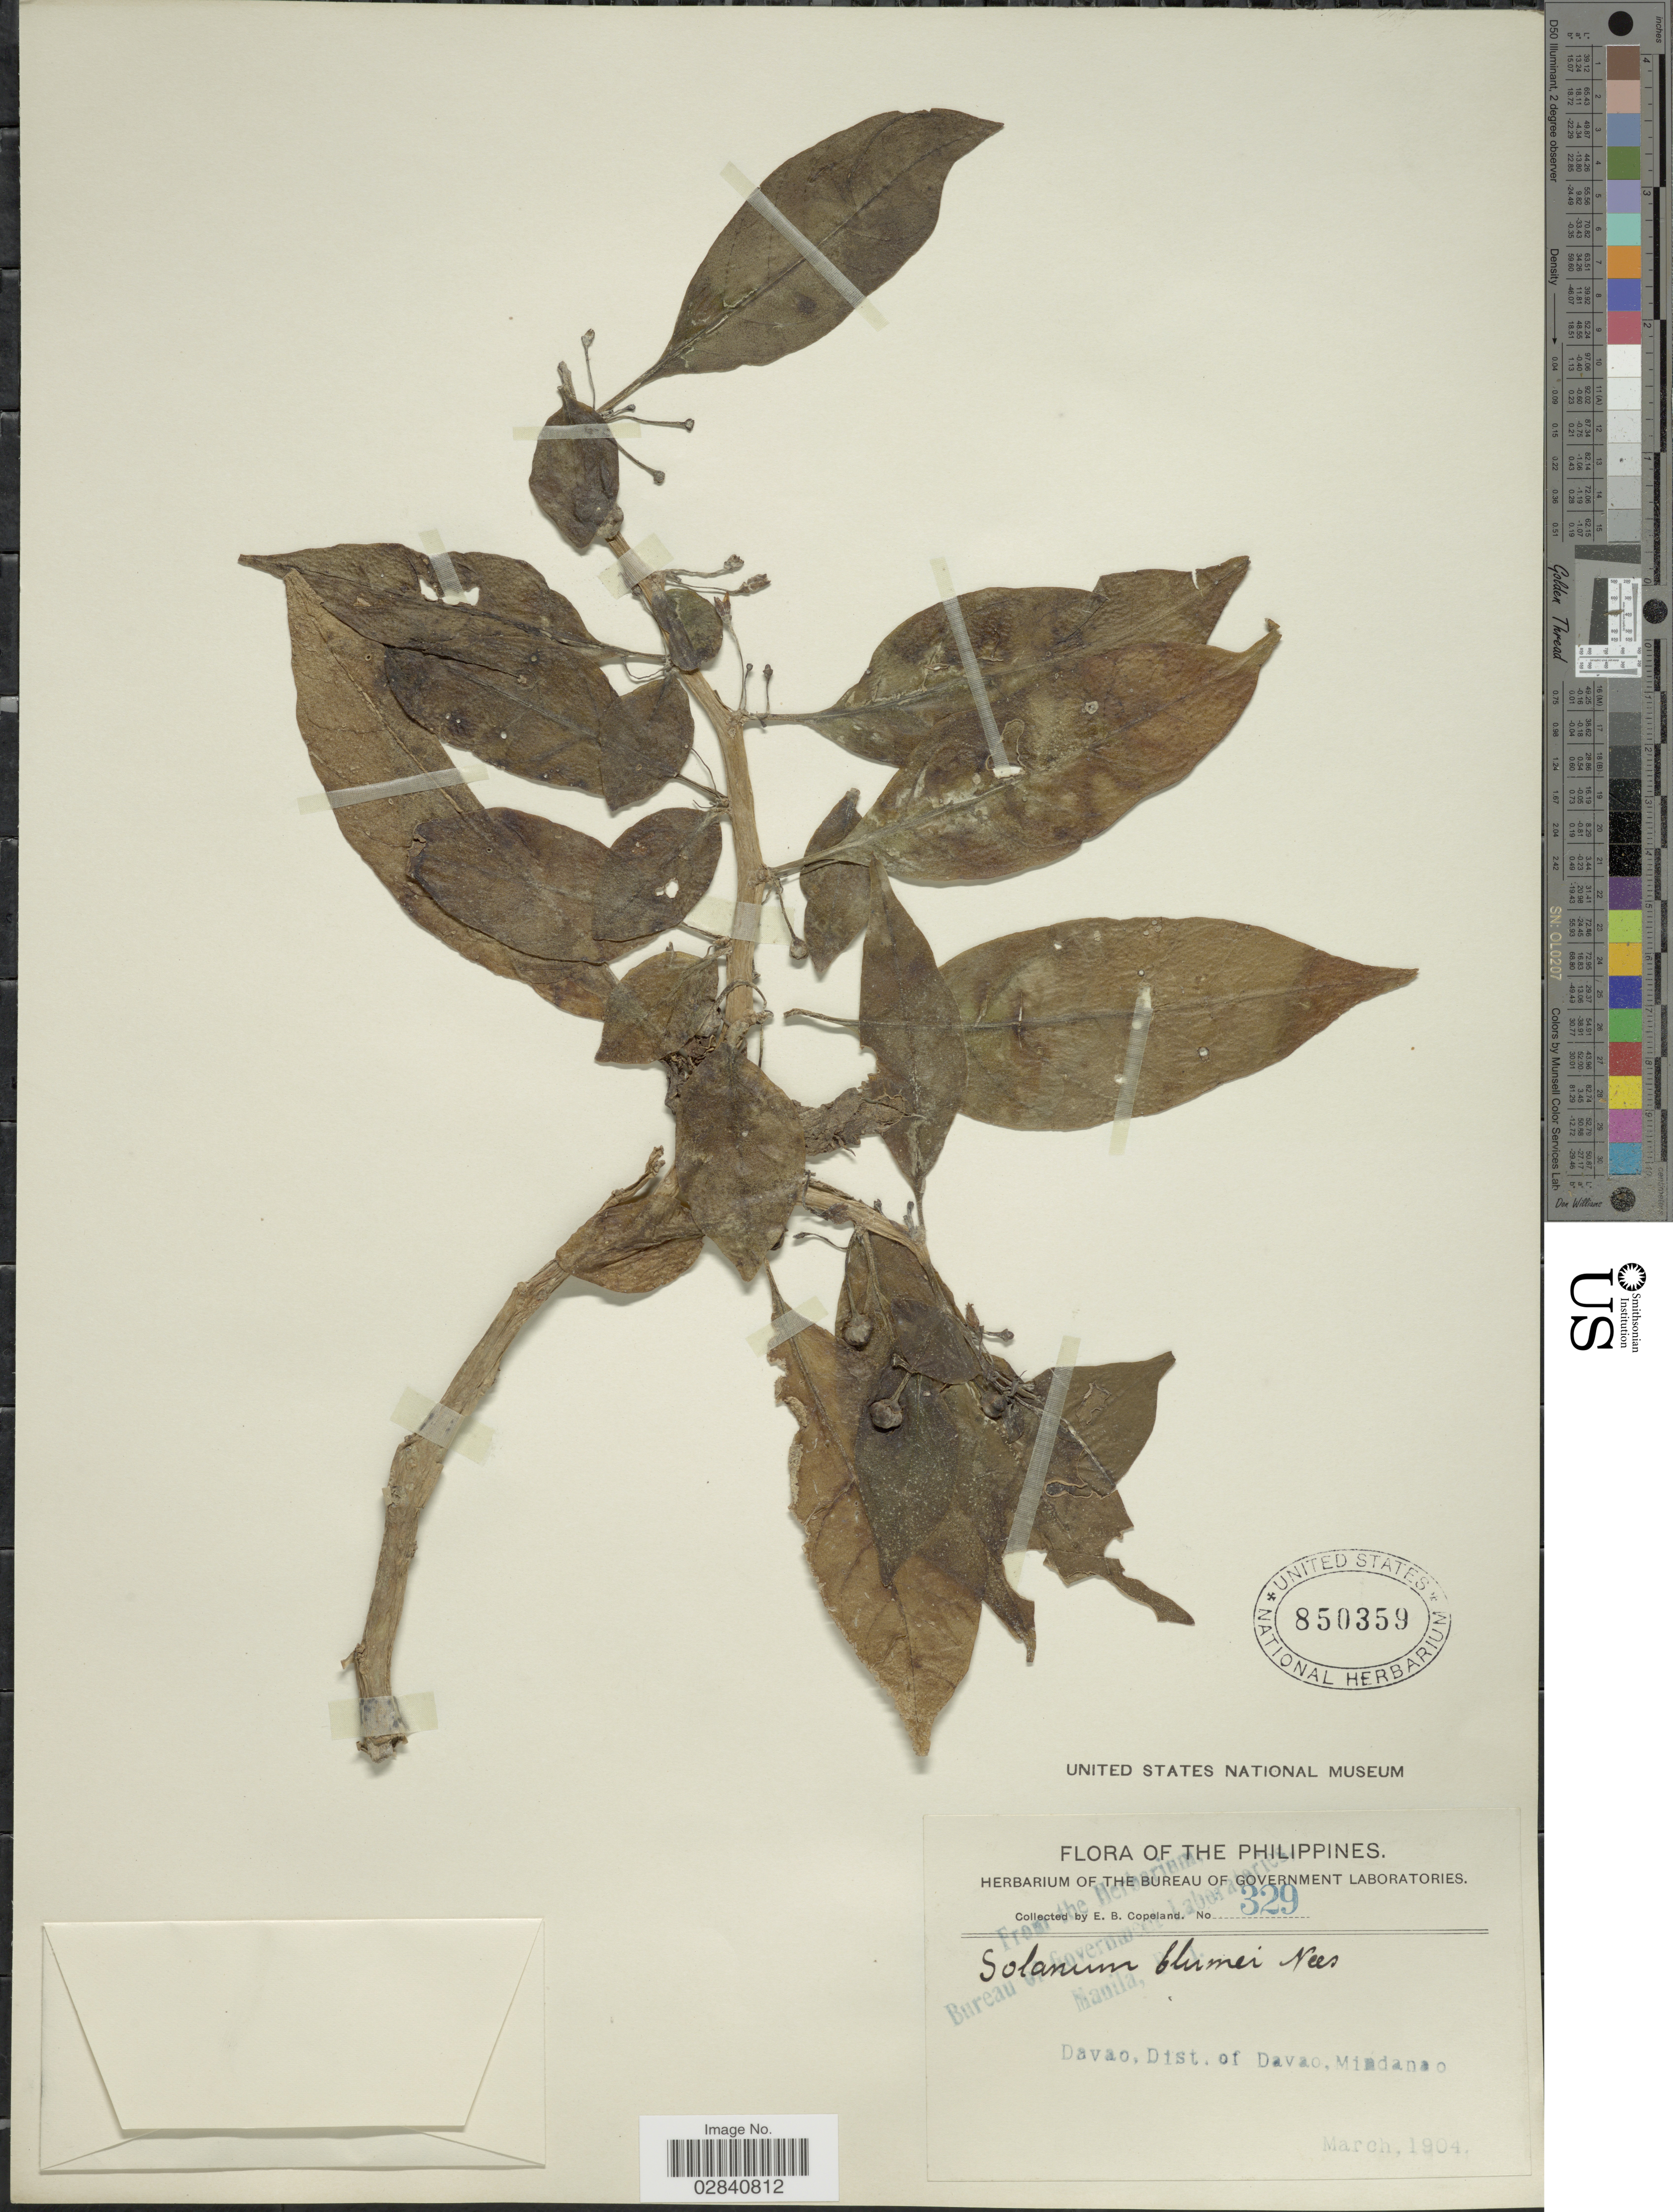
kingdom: Plantae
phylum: Tracheophyta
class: Magnoliopsida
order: Solanales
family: Solanaceae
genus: Lycianthes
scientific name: Lycianthes parasitica subsp. epiphytica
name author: (Merr.) Bitter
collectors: E. B. Copeland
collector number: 329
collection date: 1904-03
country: Philippines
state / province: Davao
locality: Davao. Dist. of Davao. Mindanao.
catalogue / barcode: US 850359